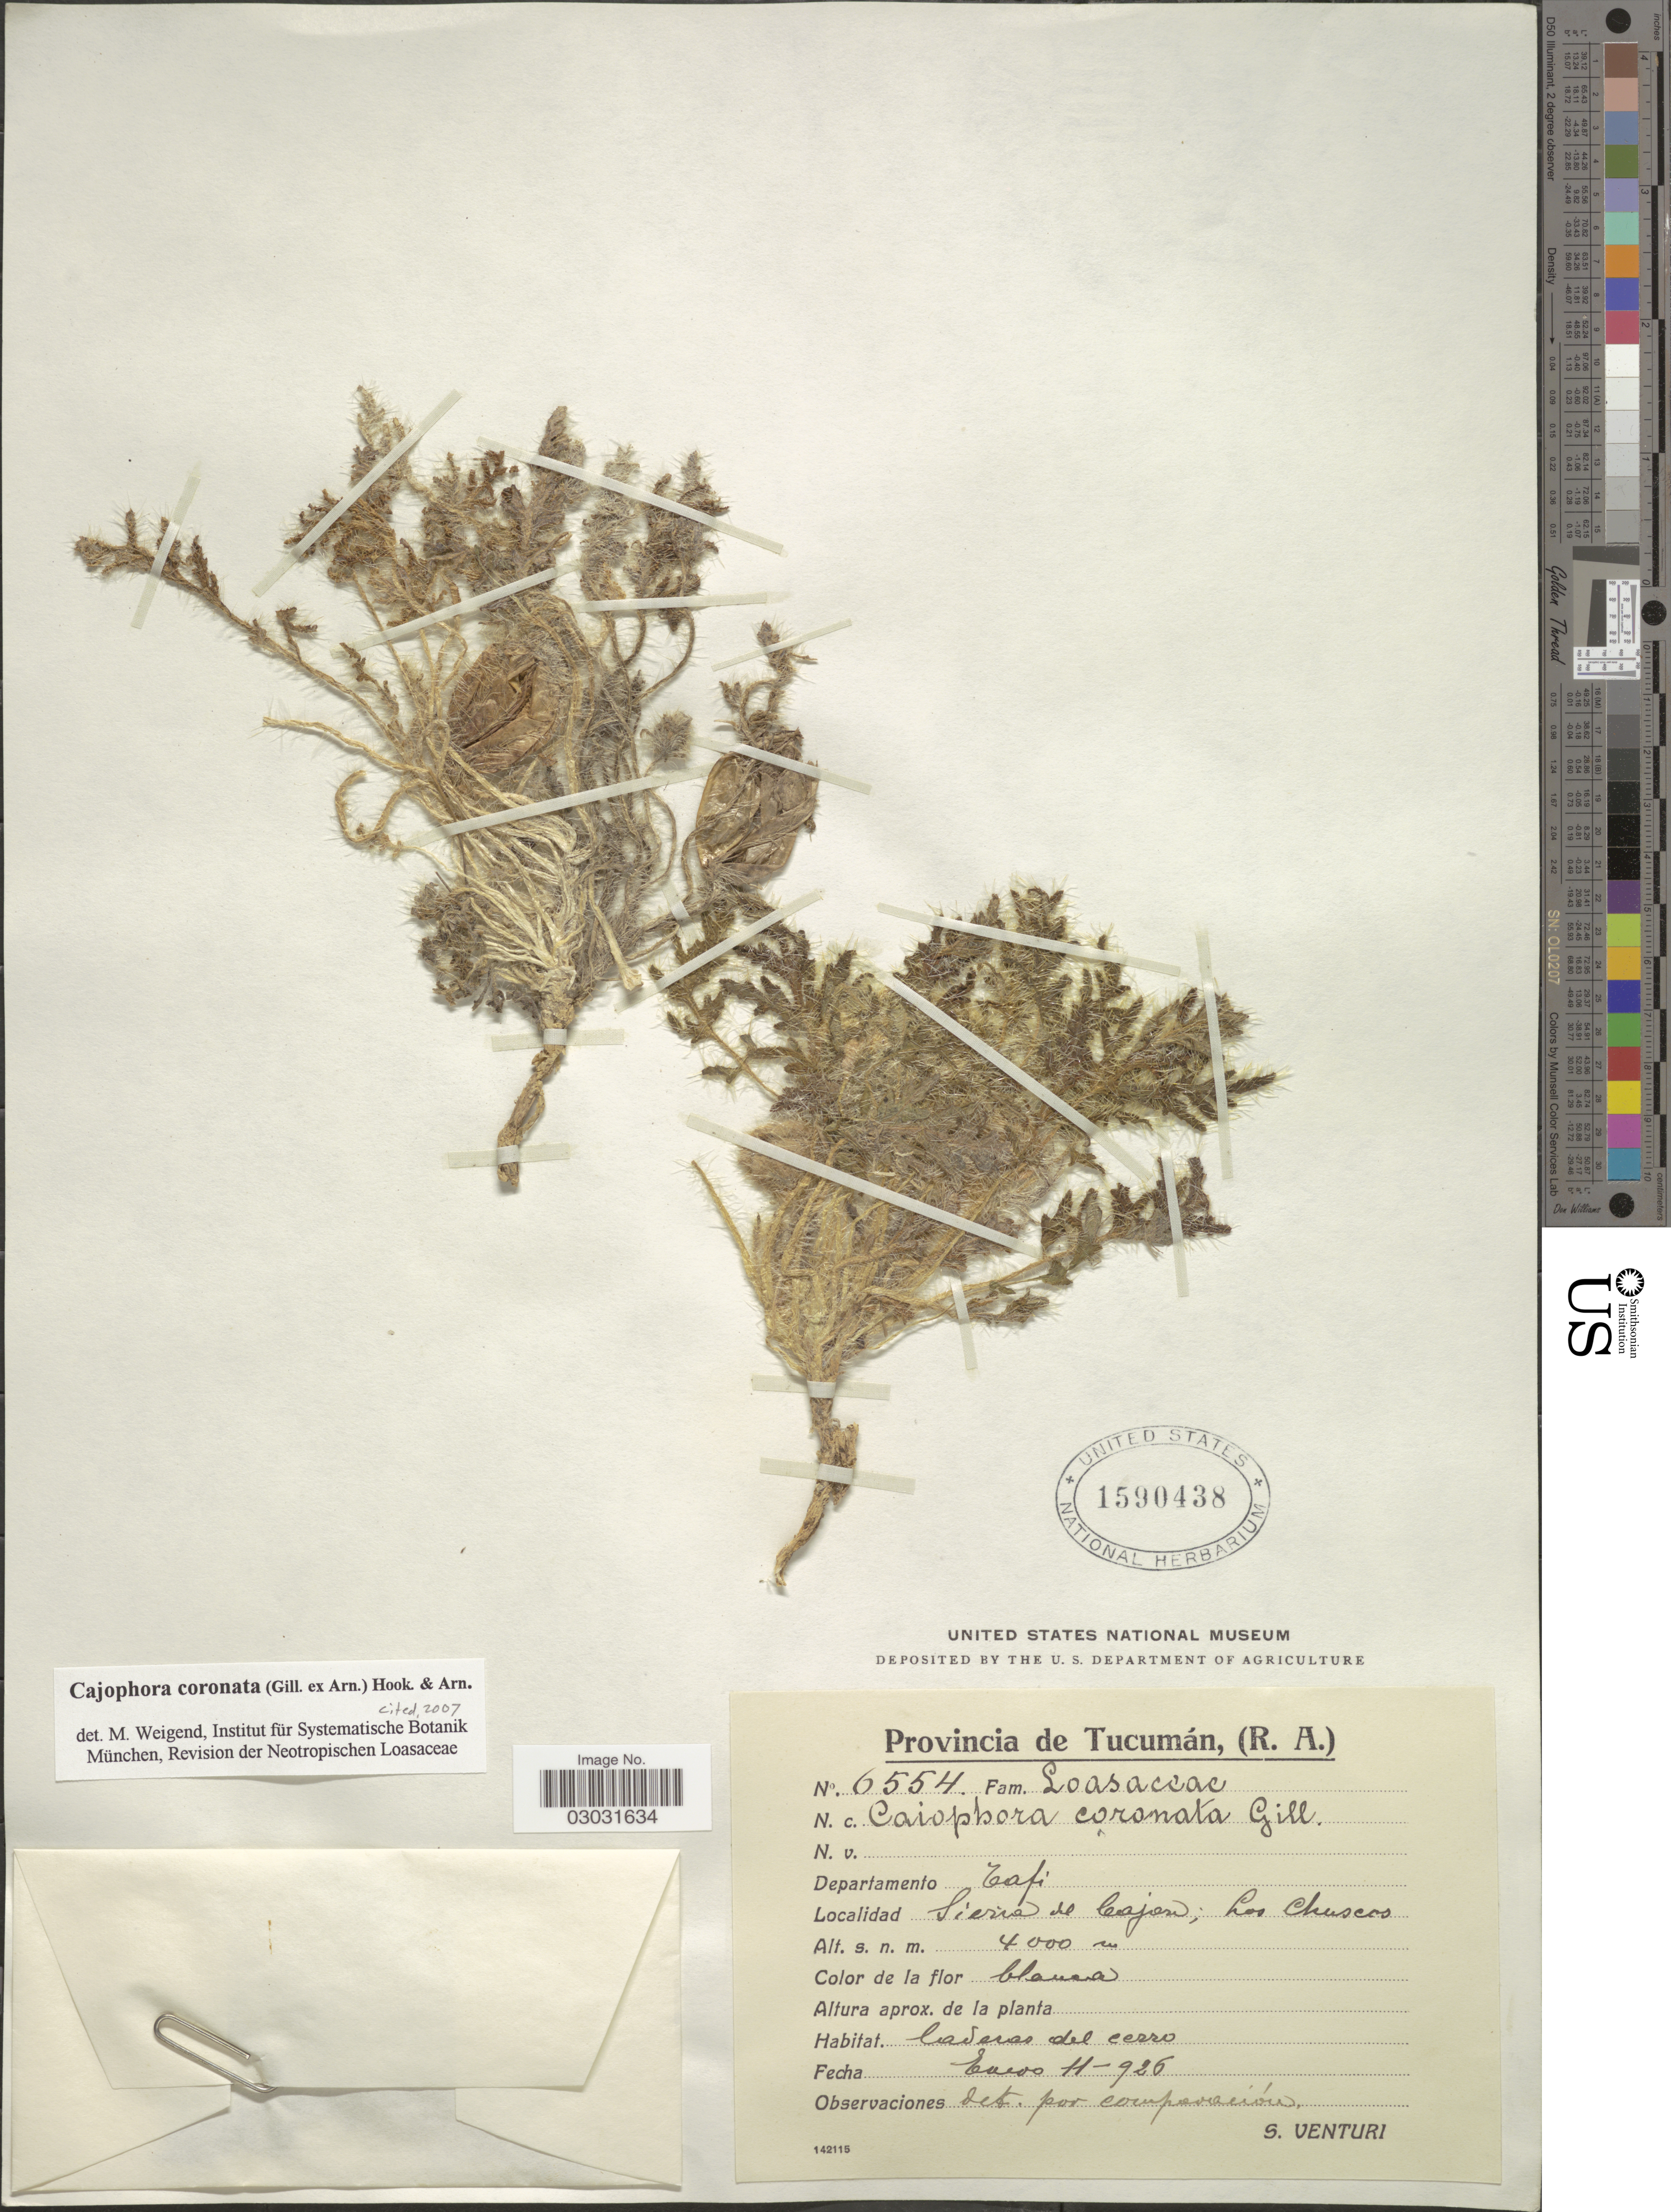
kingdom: Plantae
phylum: Tracheophyta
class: Magnoliopsida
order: Cornales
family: Loasaceae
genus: Caiophora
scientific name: Caiophora coronata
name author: (Gillies ex Arn.) Hook. & Arn.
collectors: S. Venturi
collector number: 6554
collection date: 1926-01-04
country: Argentina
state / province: Tucuman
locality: Departamento Tafi, Sierra de Cajon, Los Chuscos.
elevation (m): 4000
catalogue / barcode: US 1590438